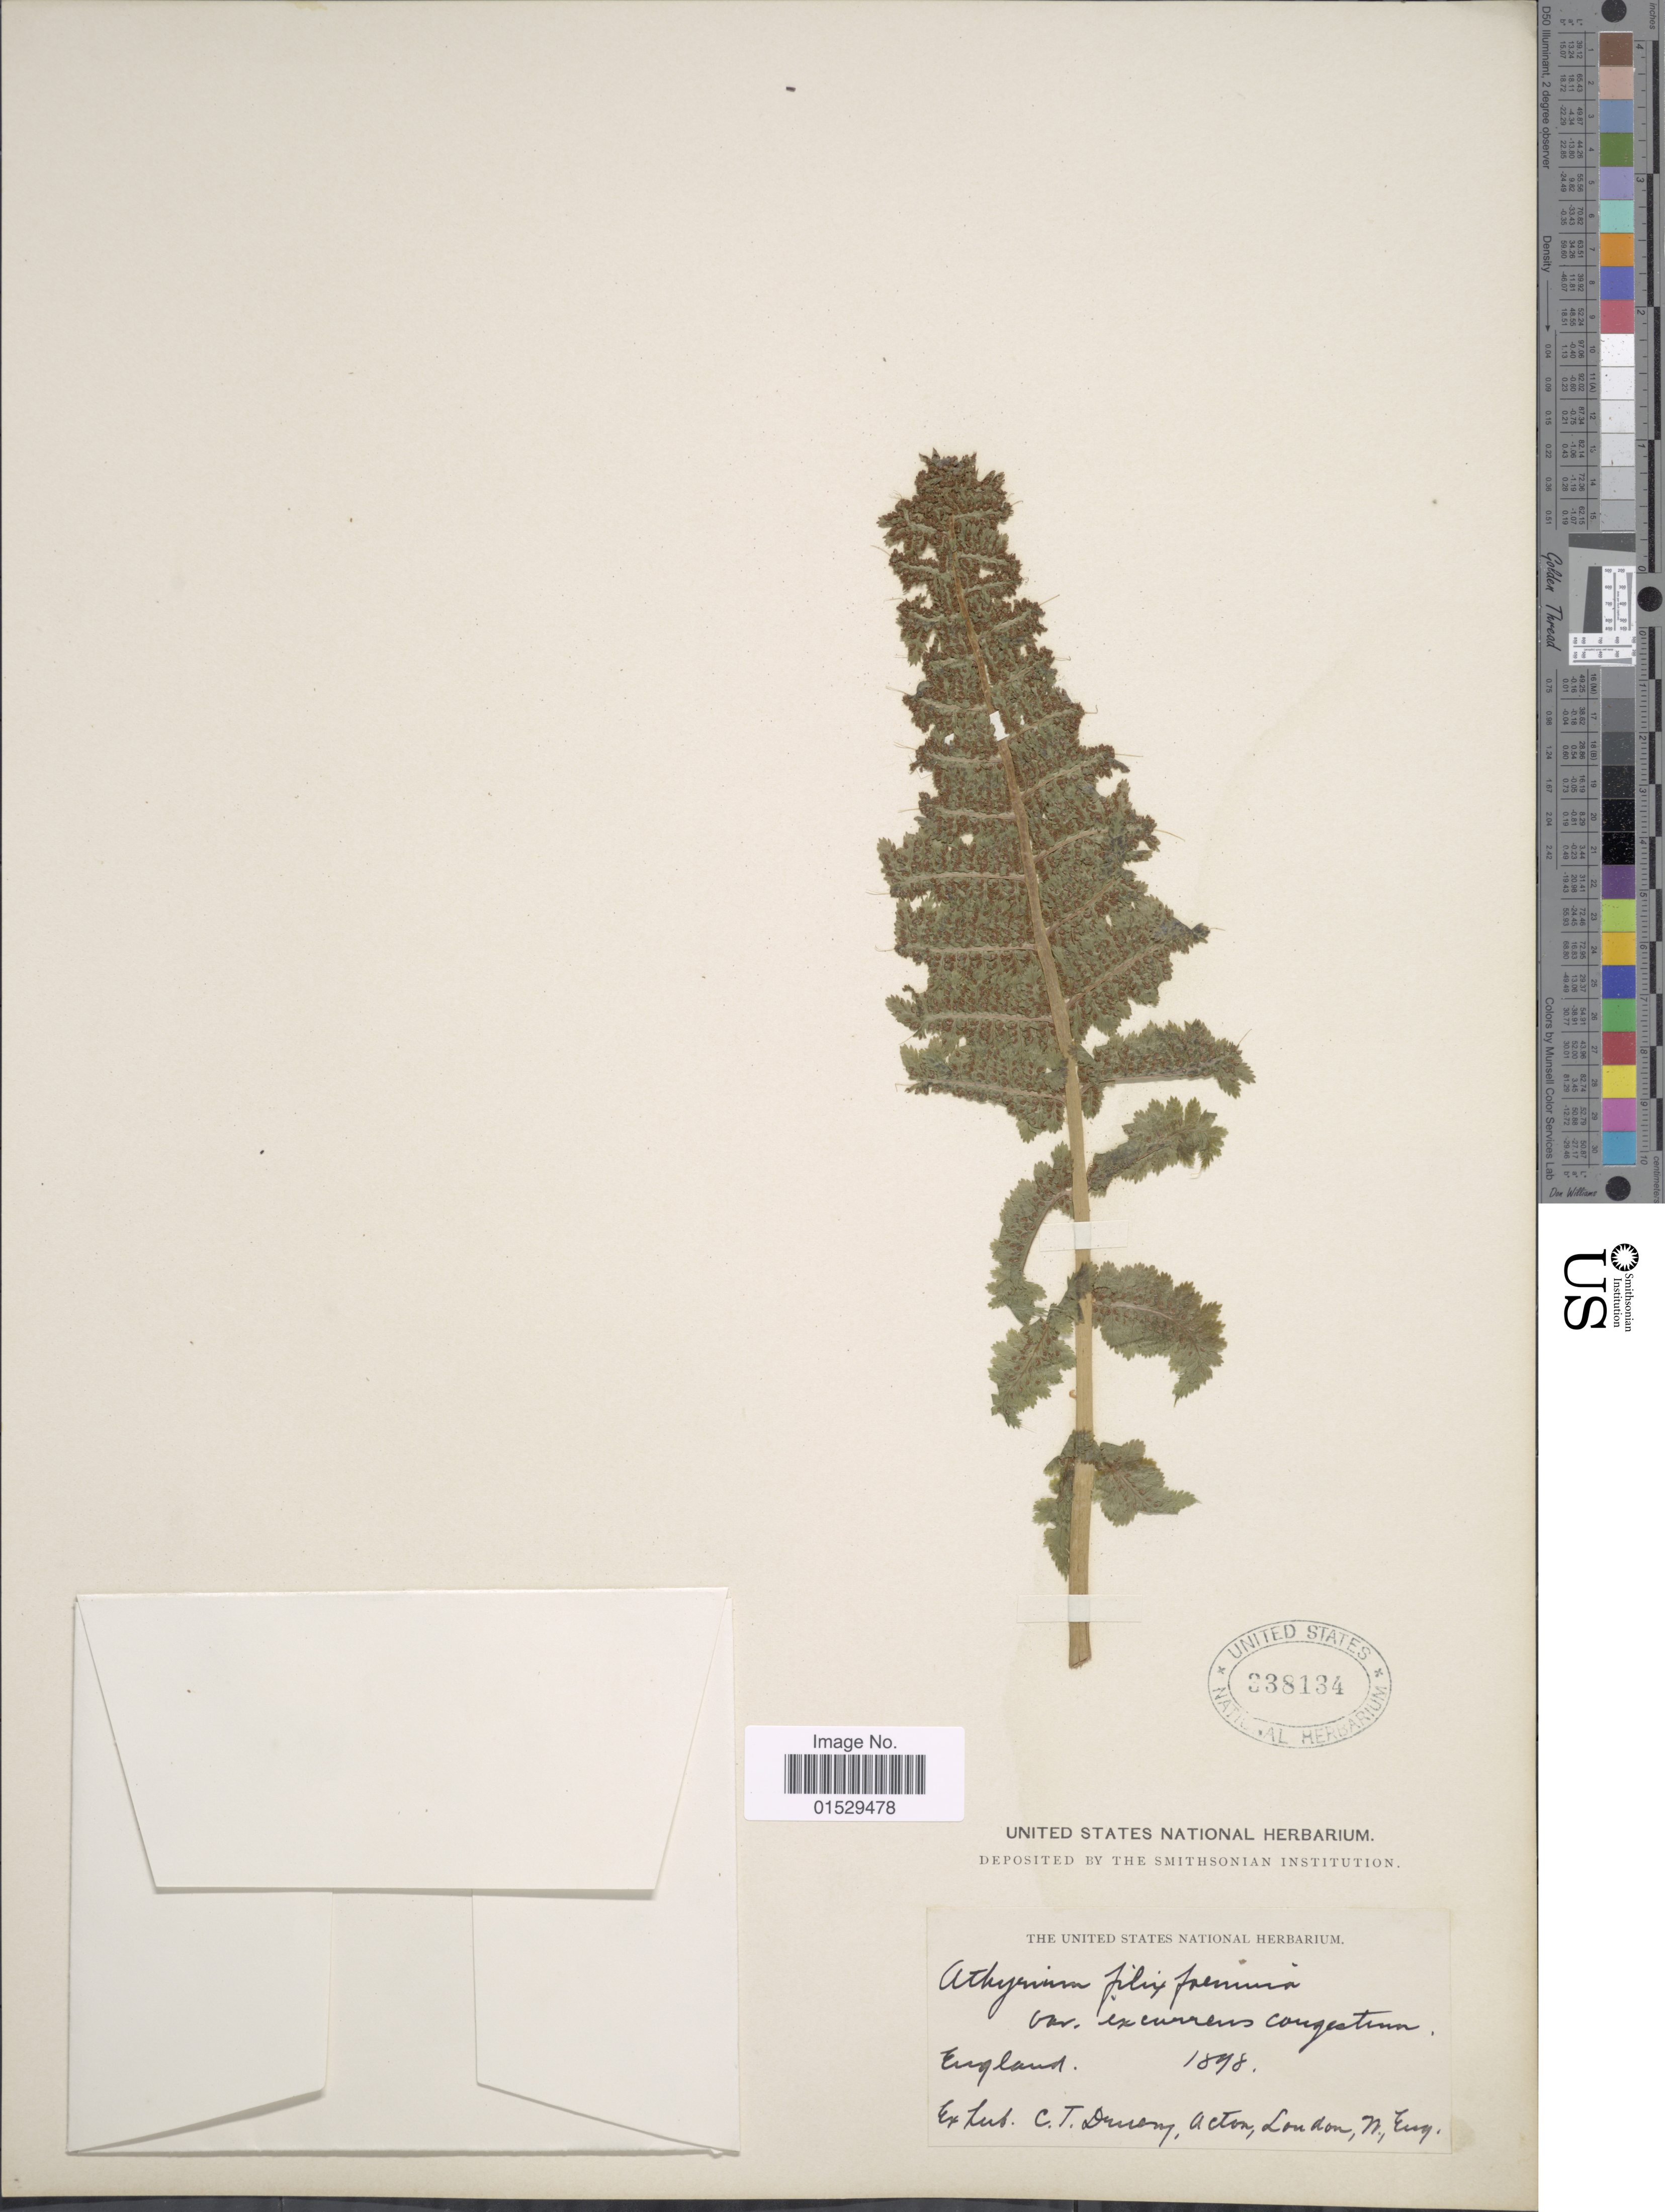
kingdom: Plantae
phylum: Tracheophyta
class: Polypodiopsida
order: Polypodiales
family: Athyriaceae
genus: Athyrium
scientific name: Athyrium filix-femina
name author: (L.) Roth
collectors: ex herb. C. T. Druony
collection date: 1898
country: United Kingdom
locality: Acton, London, N. England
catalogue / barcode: US 338134